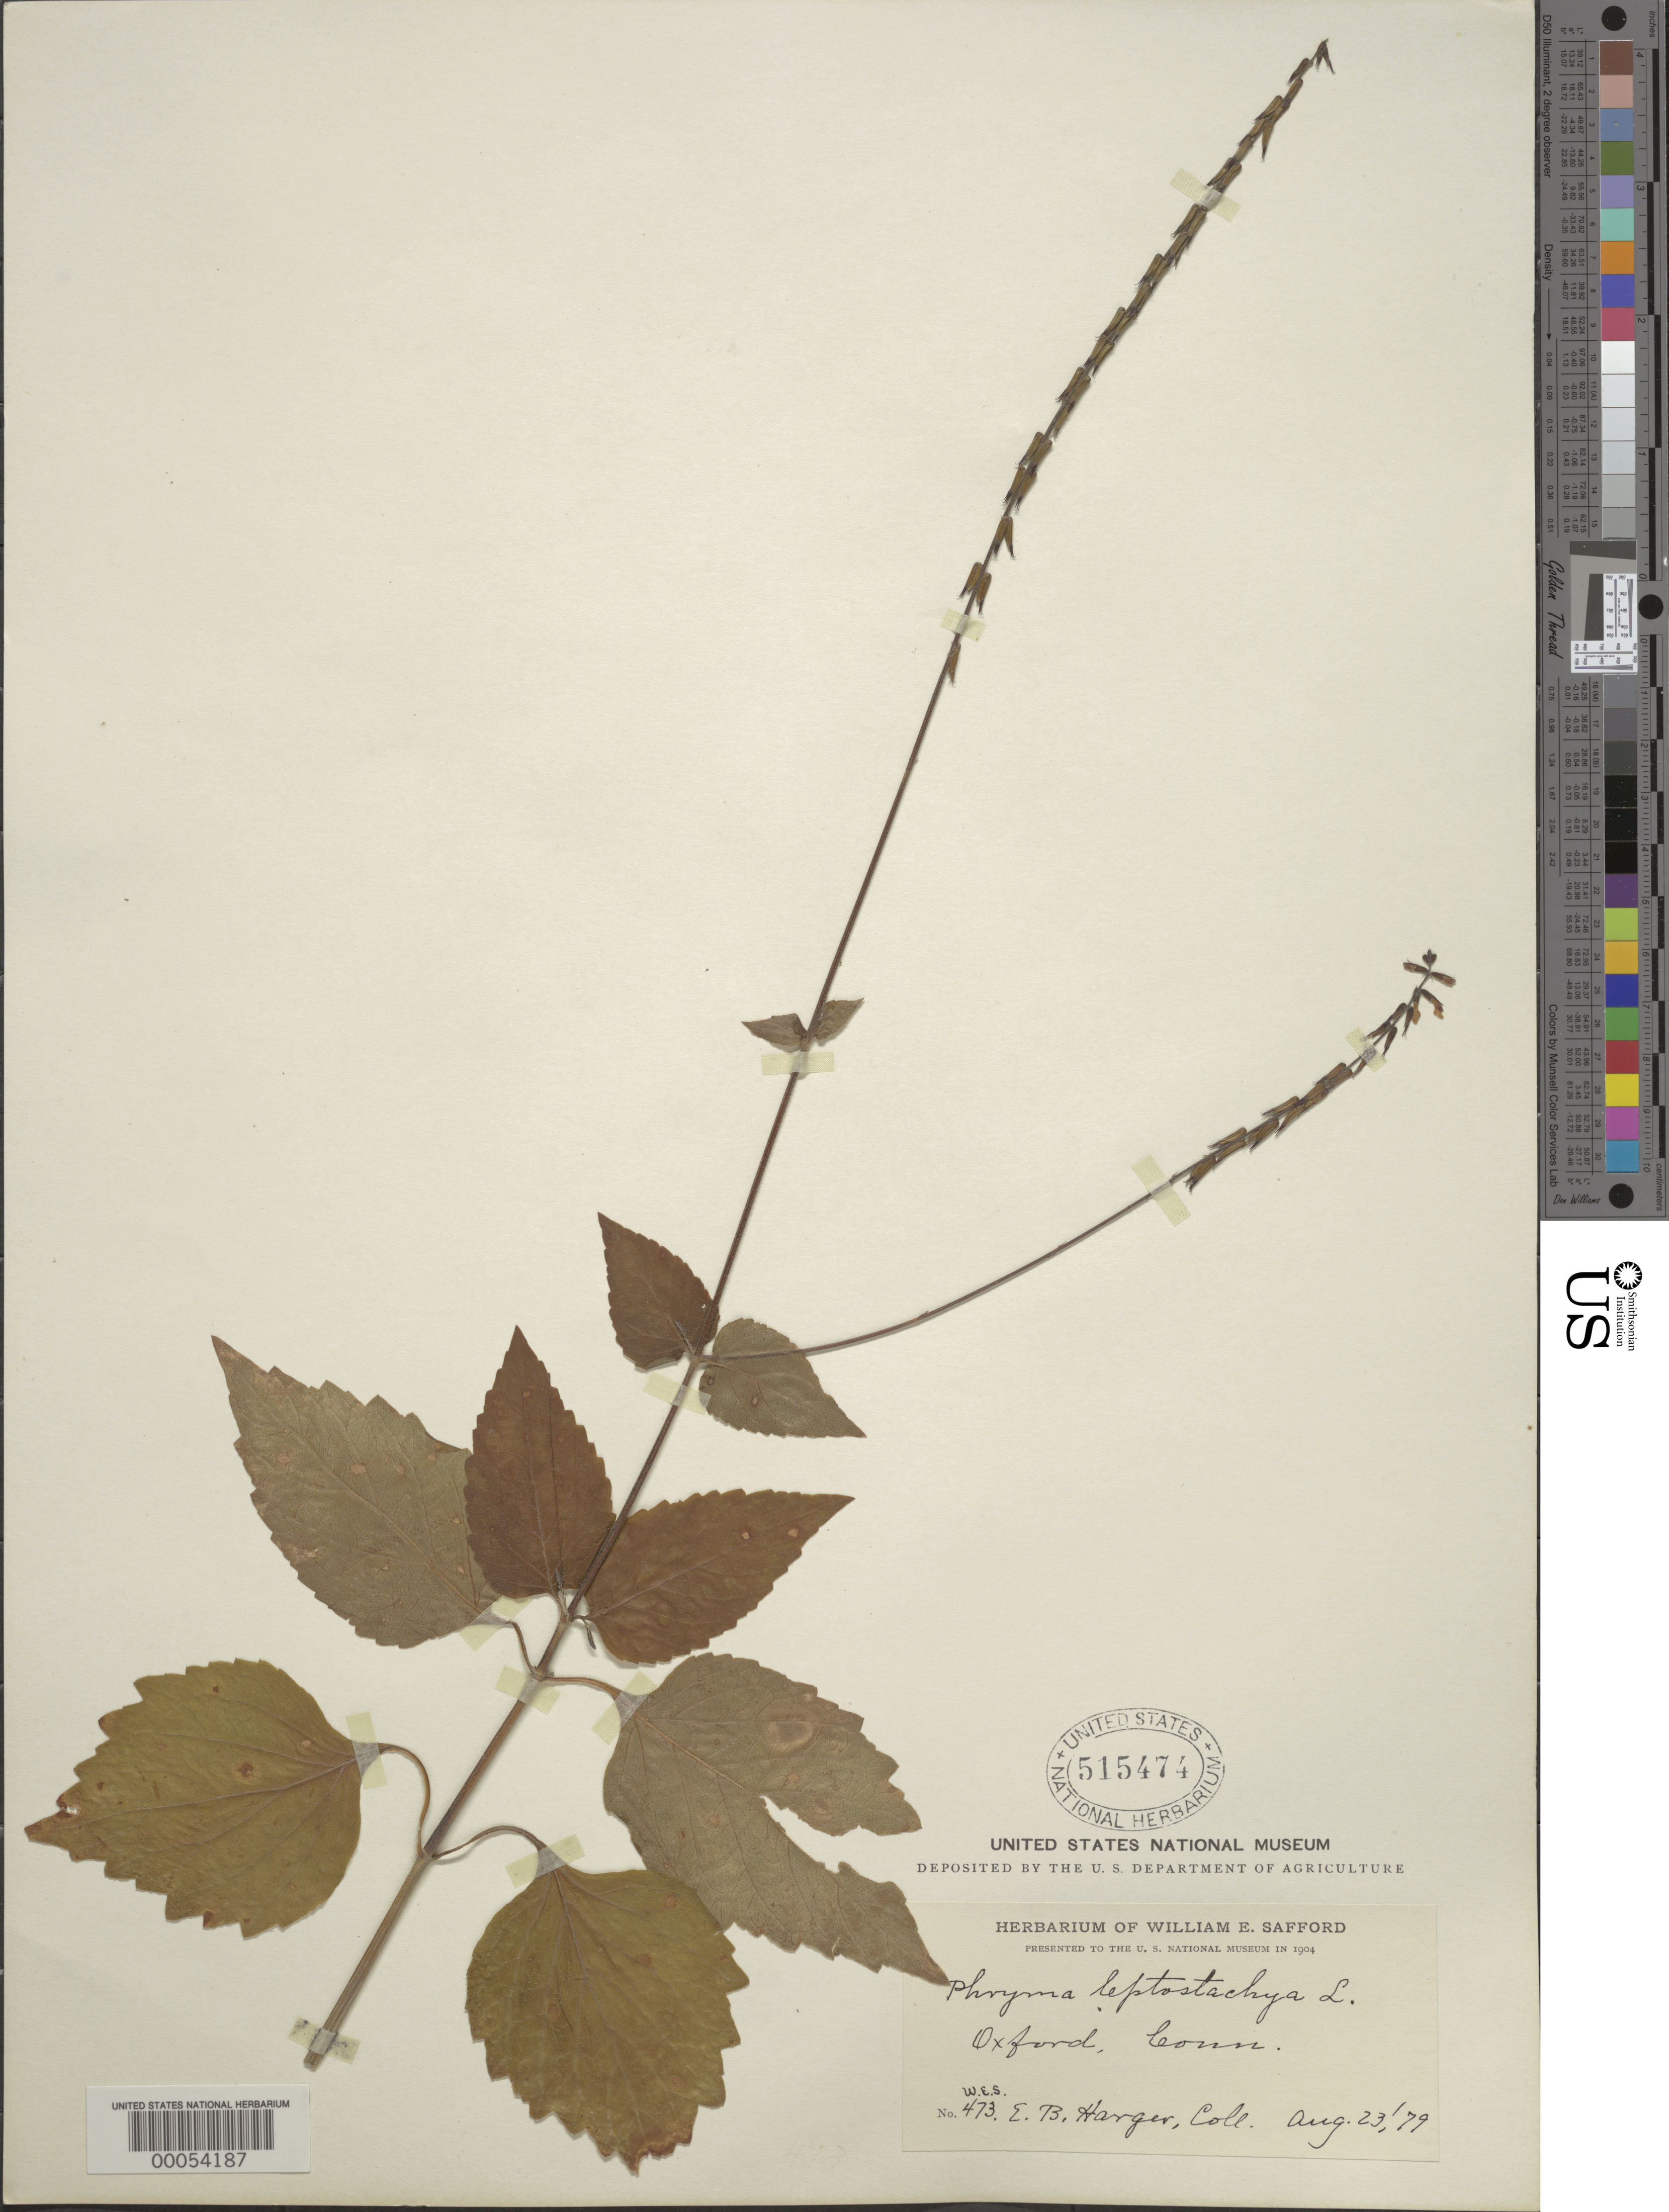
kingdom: Plantae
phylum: Tracheophyta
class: Magnoliopsida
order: Lamiales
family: Phrymaceae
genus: Phryma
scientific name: Phryma leptostachya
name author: L.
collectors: E. B. Harger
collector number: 473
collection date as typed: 23 Aug 1879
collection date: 1879-08-23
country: United States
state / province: Connecticut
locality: Oxford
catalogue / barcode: US 515474